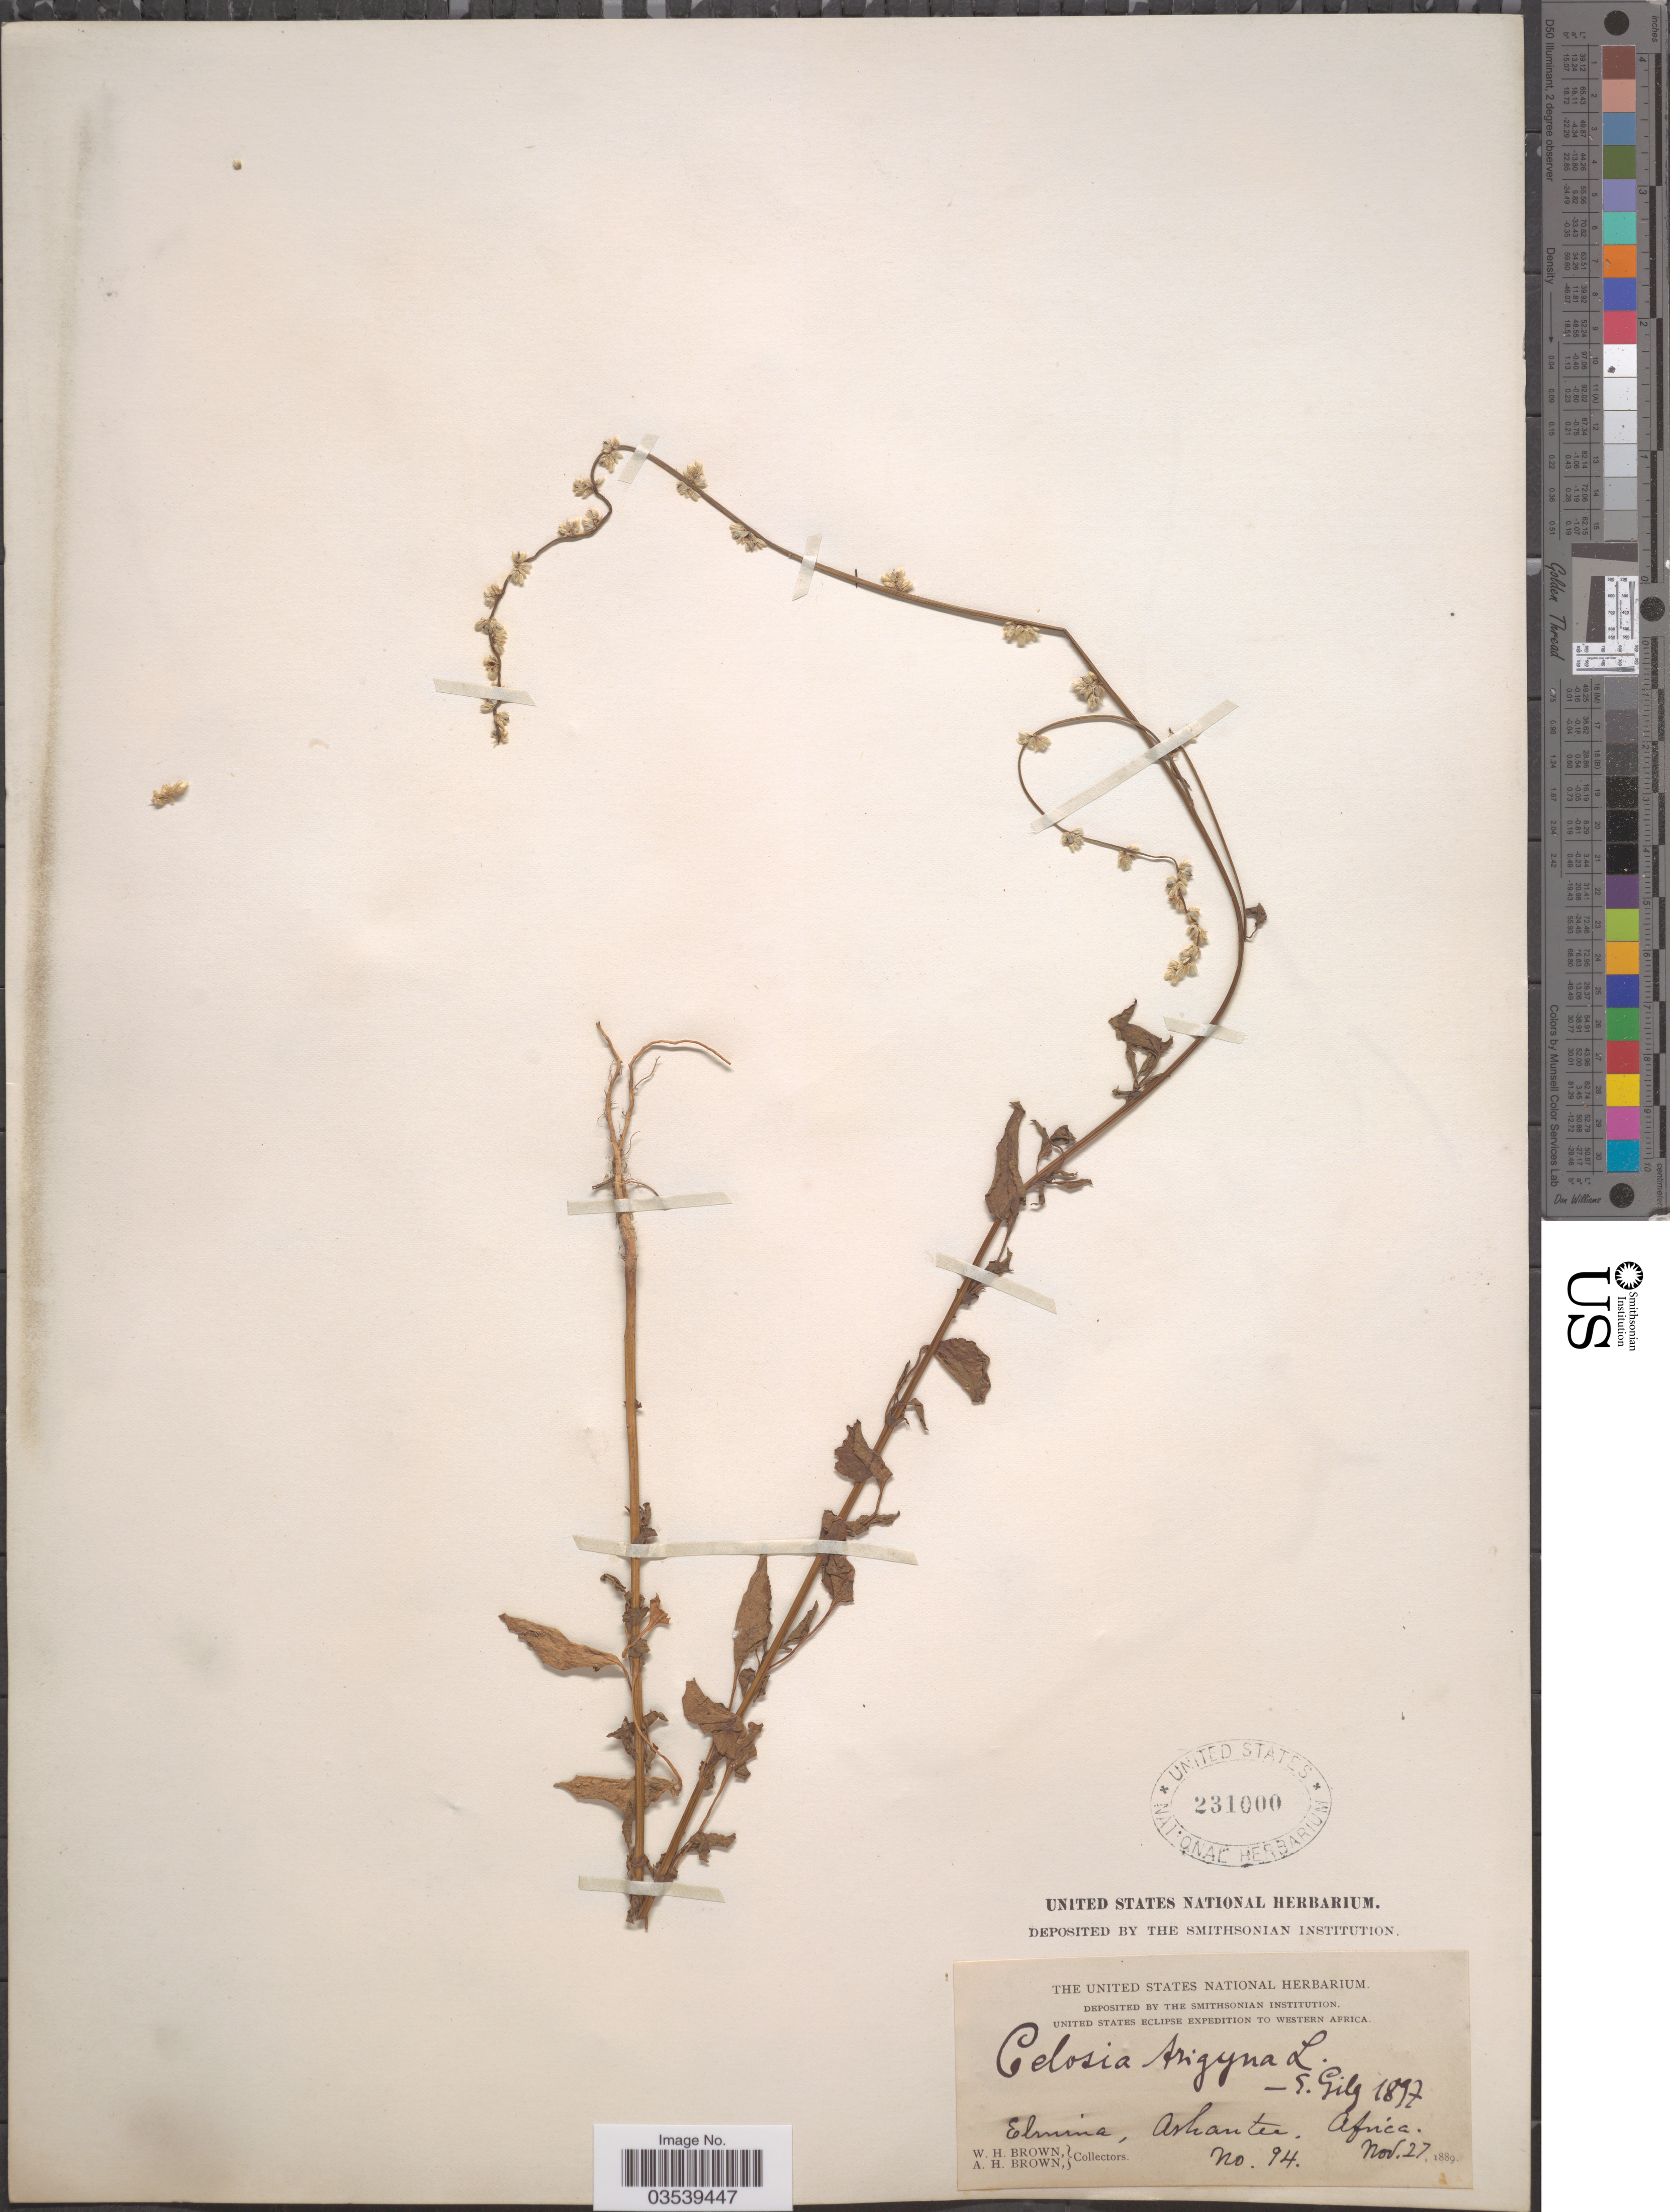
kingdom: Plantae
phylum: Tracheophyta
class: Magnoliopsida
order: Caryophyllales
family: Amaranthaceae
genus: Celosia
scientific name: Celosia trigyna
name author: L.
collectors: W. H. Brown & A. H. Brown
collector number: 94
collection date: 1889-11-27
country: Ghana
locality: Elmina, Ashantee, Western Africa.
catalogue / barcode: US 231000